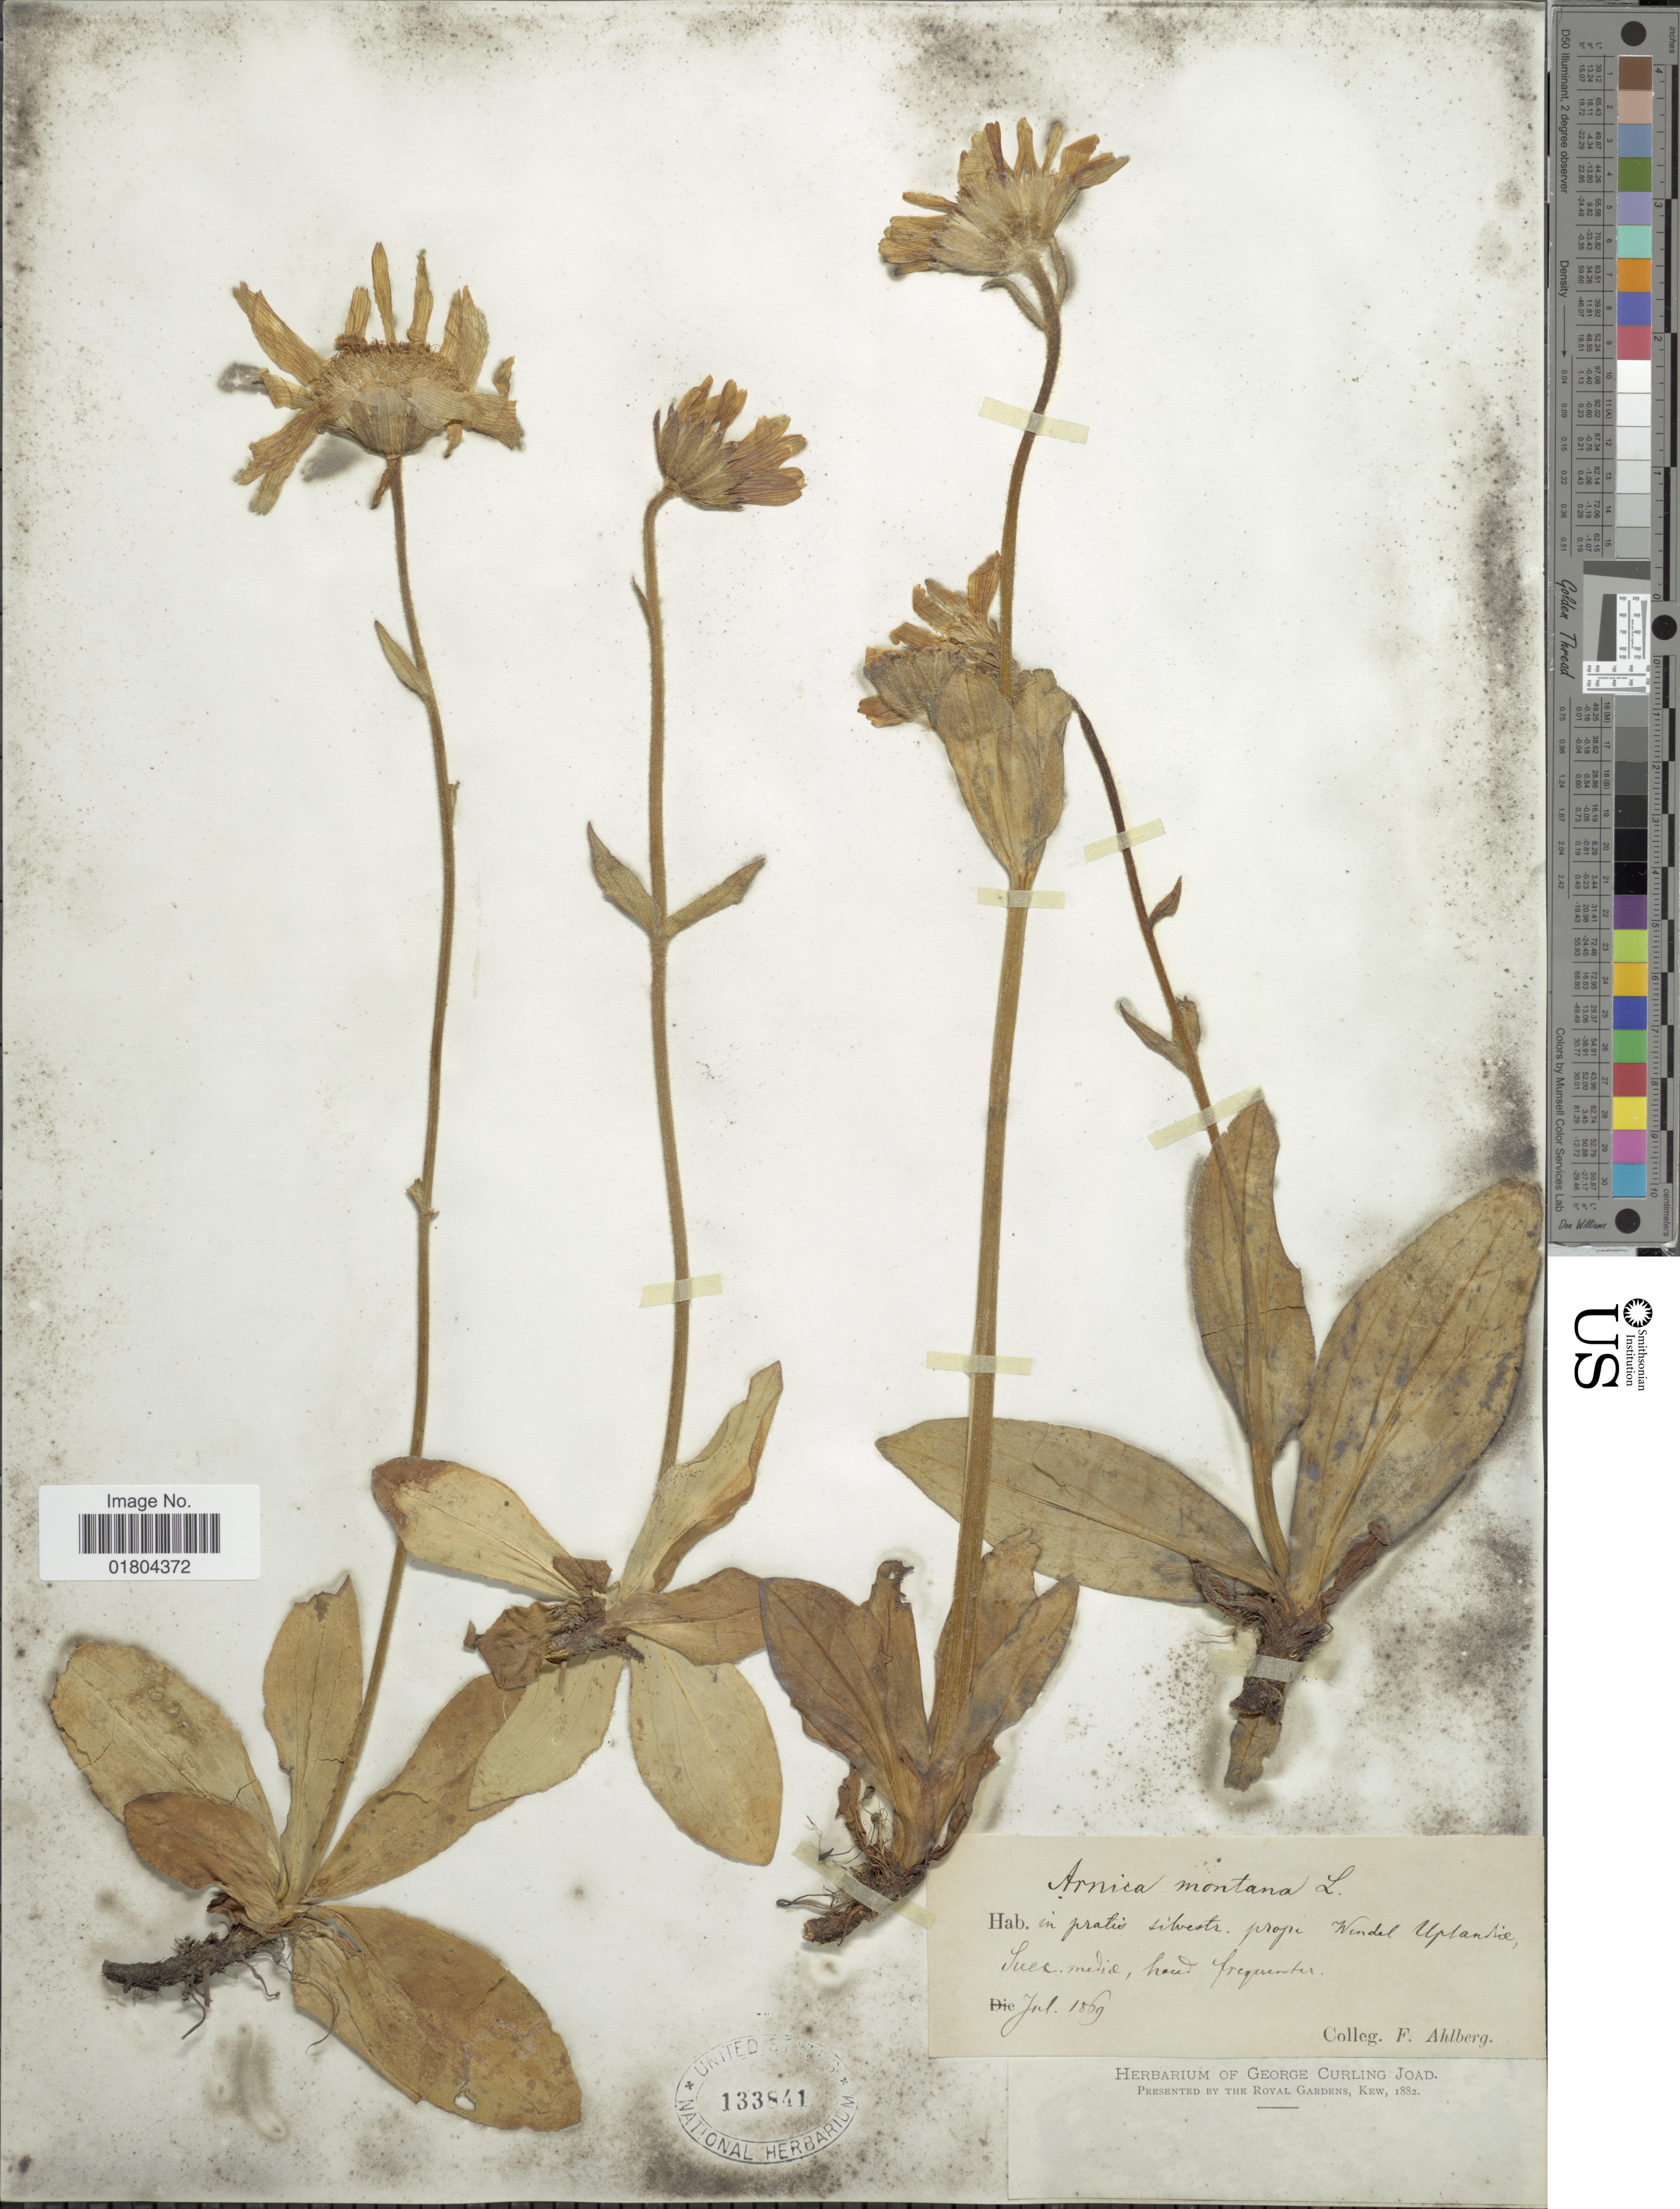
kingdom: Plantae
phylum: Tracheophyta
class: Magnoliopsida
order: Asterales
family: Asteraceae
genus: Arnica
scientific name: Arnica montana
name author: L.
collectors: F. Ahlberg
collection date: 1869-07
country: Sweden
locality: In pratis silvestr. prope Wendel, Uplandia. Suec. media, haud frequentes.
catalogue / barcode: US 133841